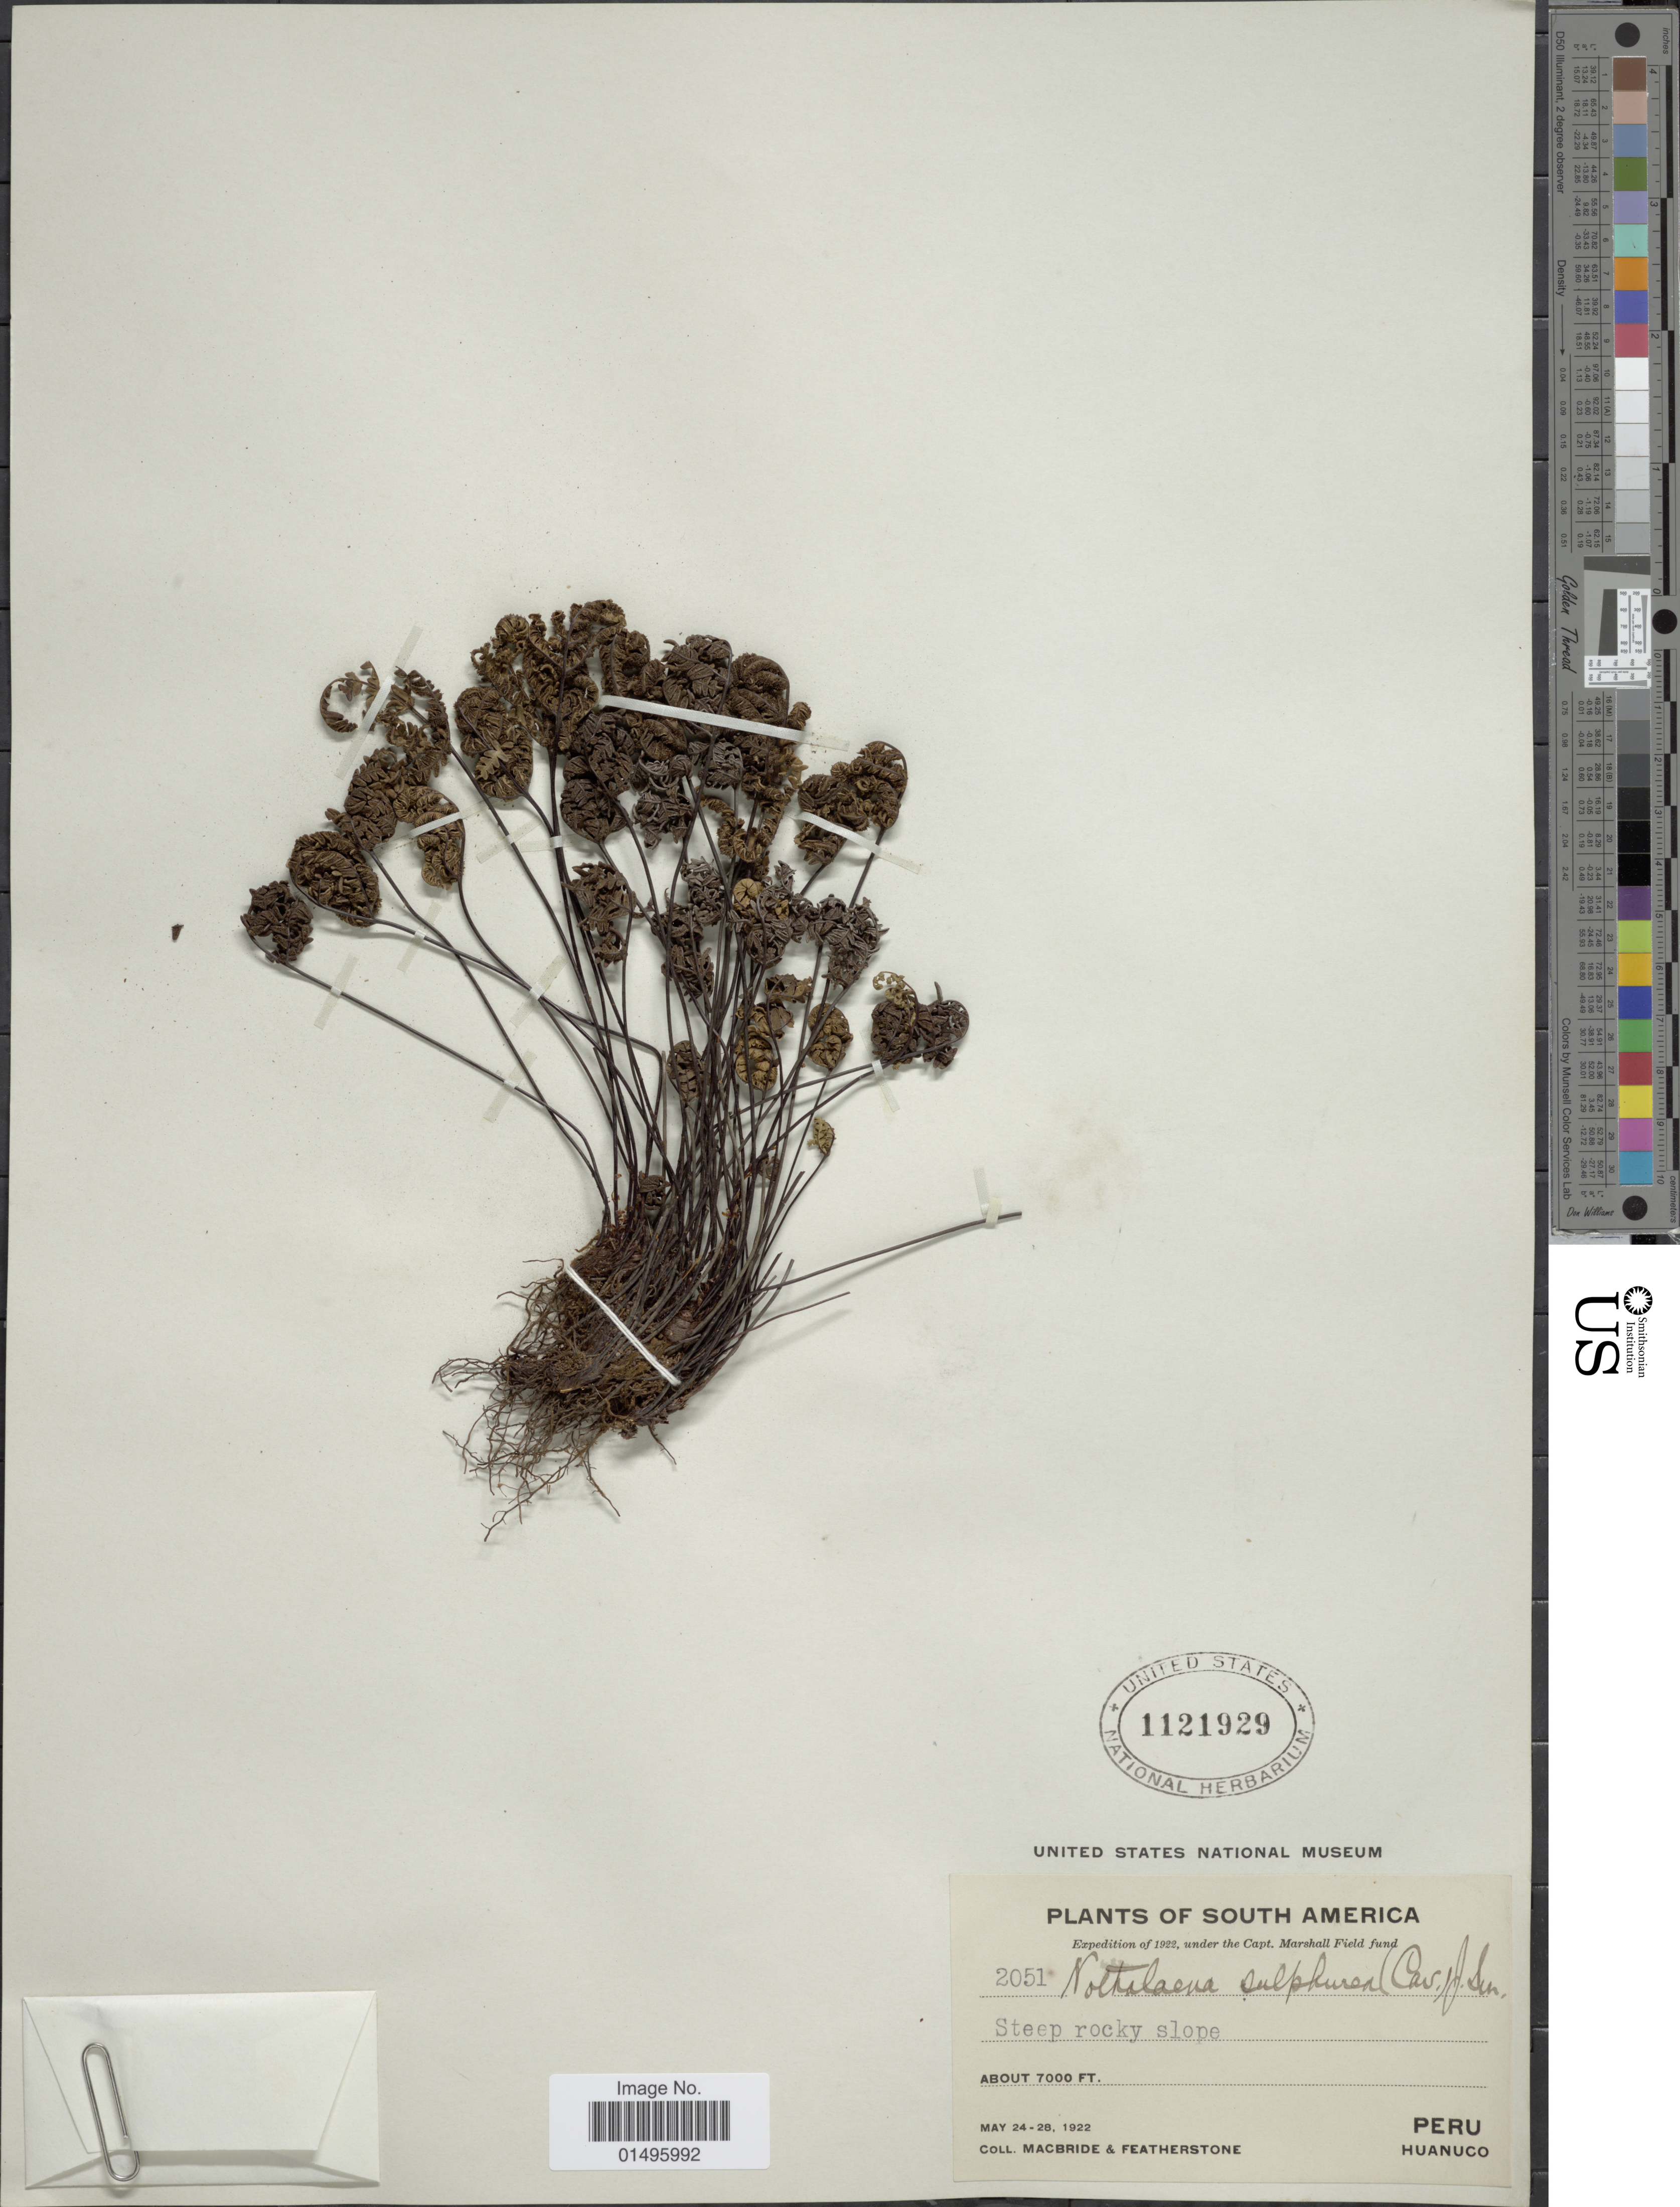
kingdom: Plantae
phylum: Tracheophyta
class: Polypodiopsida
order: Polypodiales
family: Pteridaceae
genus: Notholaena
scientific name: Notholaena sulphurea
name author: (Cav.) Small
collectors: Macbride, -- & -. Featherstone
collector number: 2051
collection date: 1922-05-24/1922-05-28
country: Peru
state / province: Huánuco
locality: South America, Peru, Haunuco.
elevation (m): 2134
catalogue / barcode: US 1121929